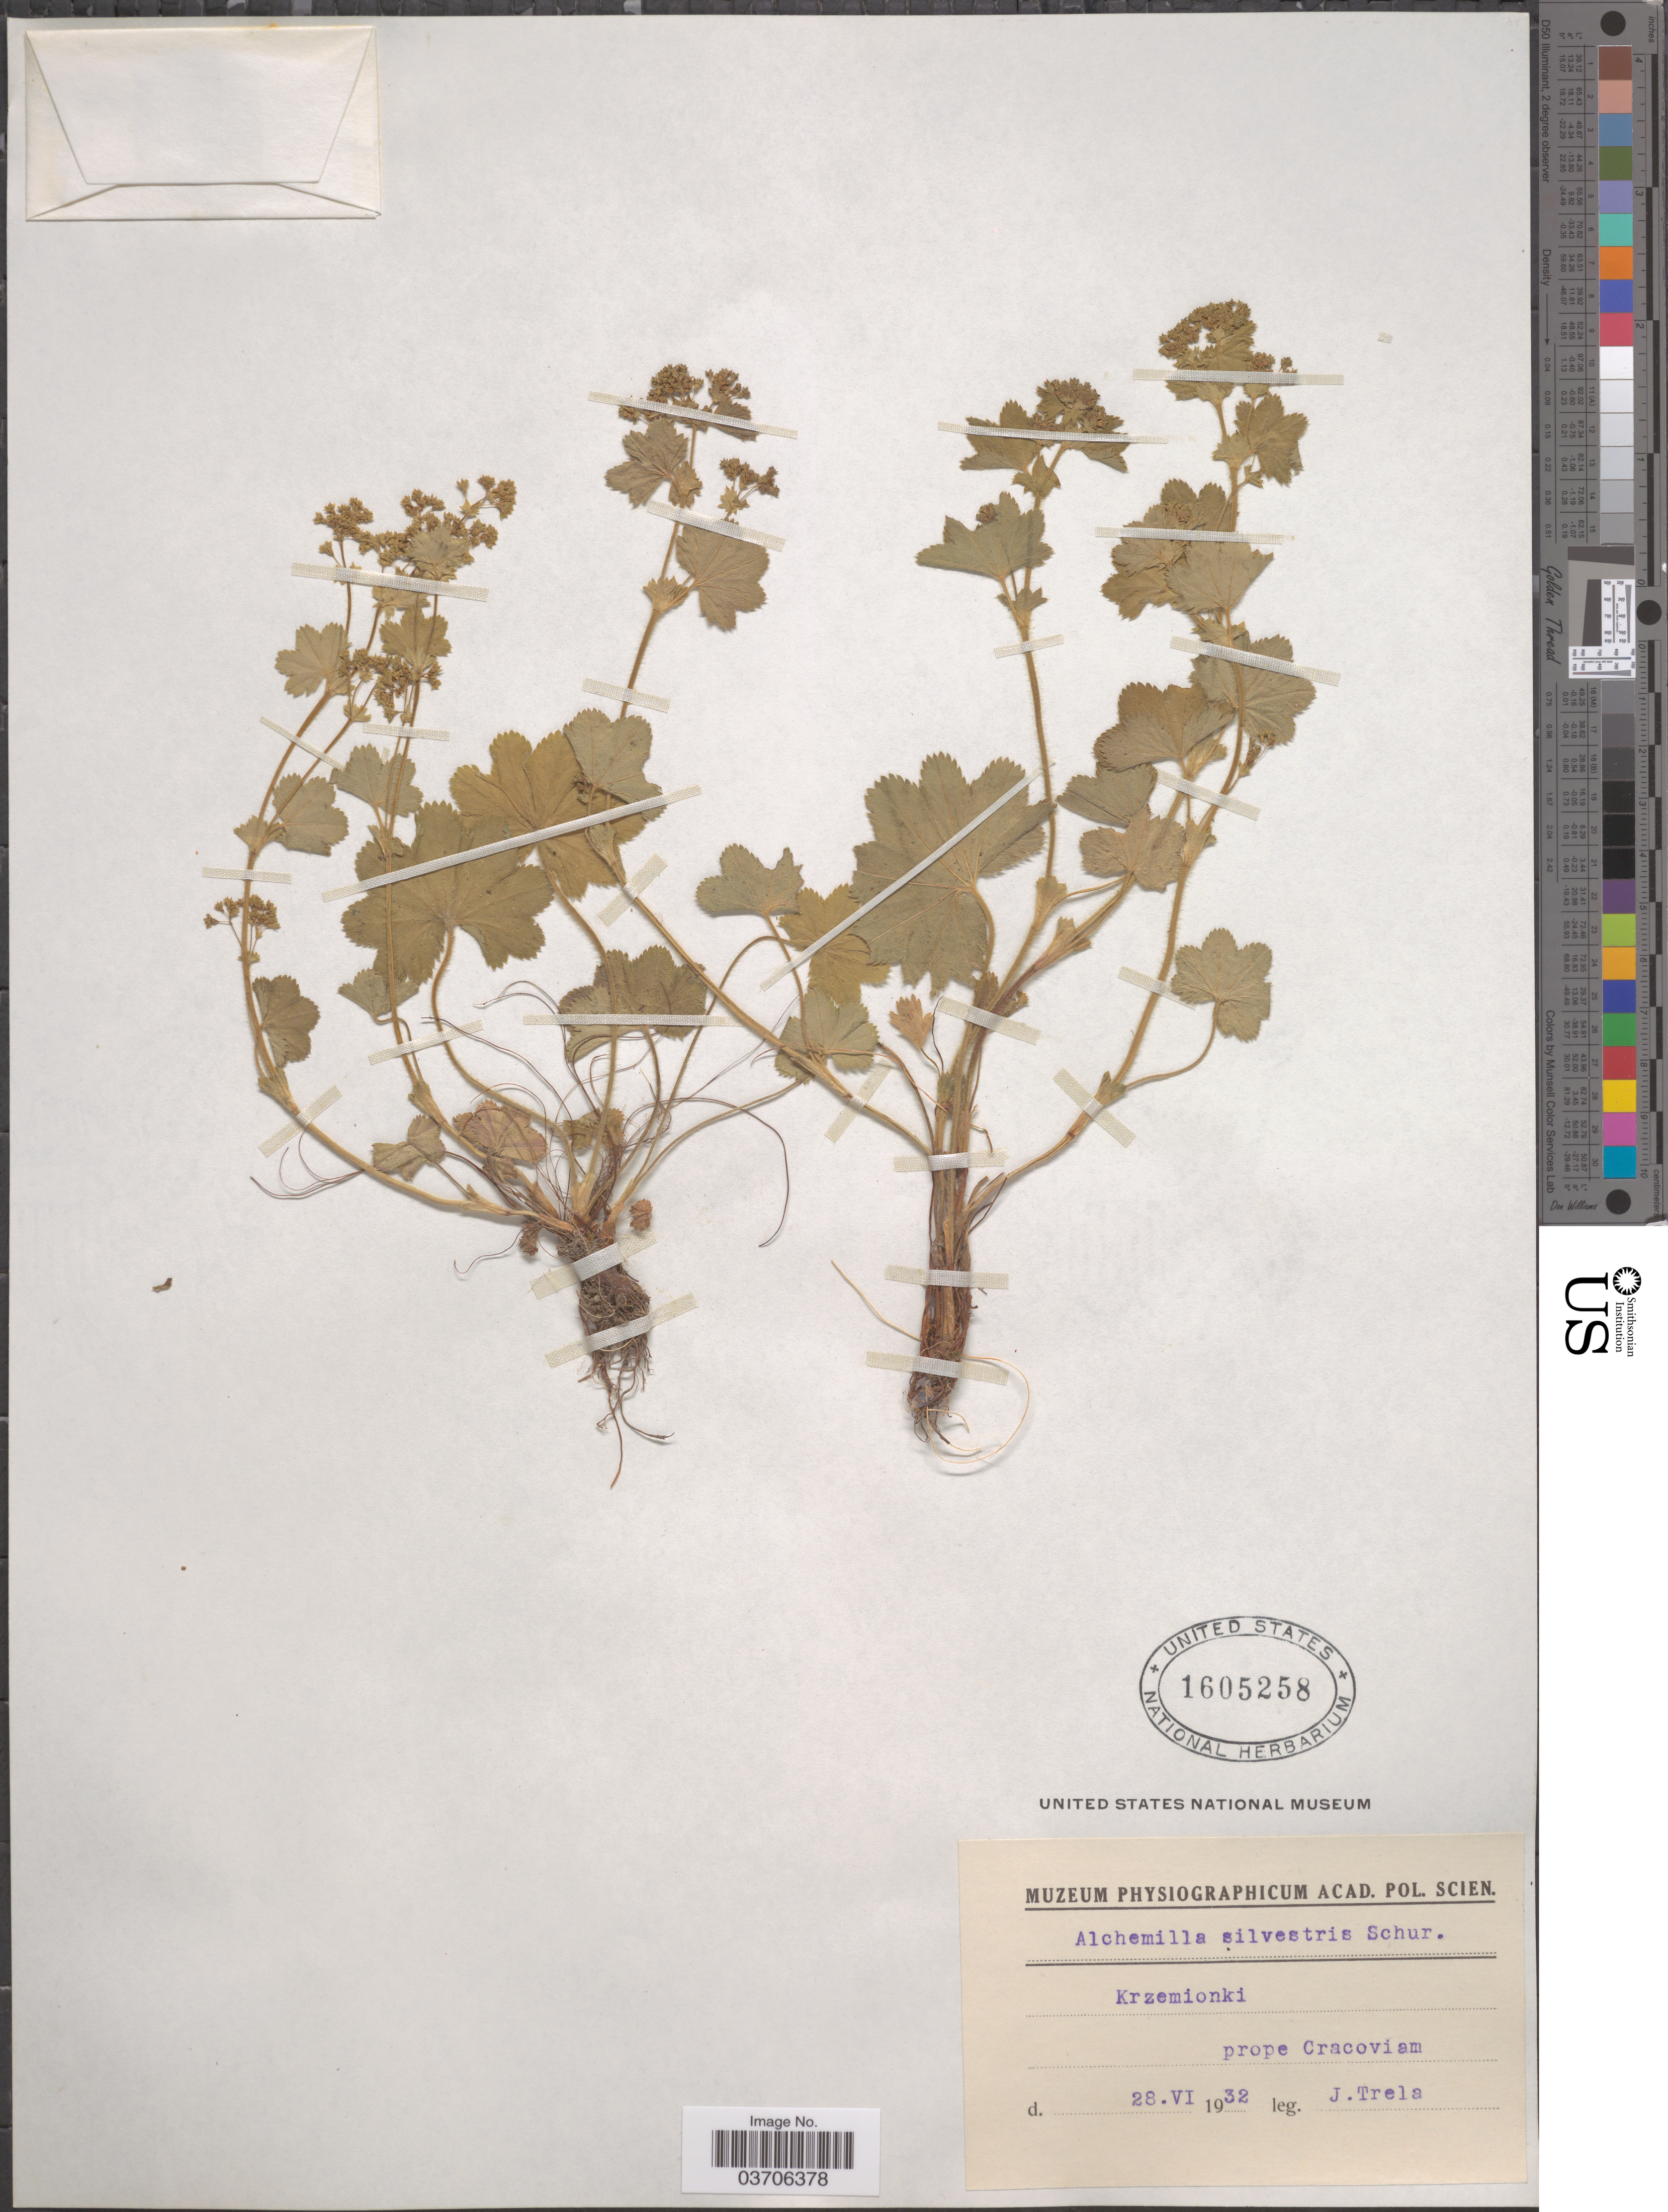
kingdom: Plantae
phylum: Tracheophyta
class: Magnoliopsida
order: Rosales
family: Rosaceae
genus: Alchemilla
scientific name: Alchemilla sylvestris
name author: Auct.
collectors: J. Trela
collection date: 1932-06-28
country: Poland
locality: Krzemionki prope Cracoviam.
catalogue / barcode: US 1605258